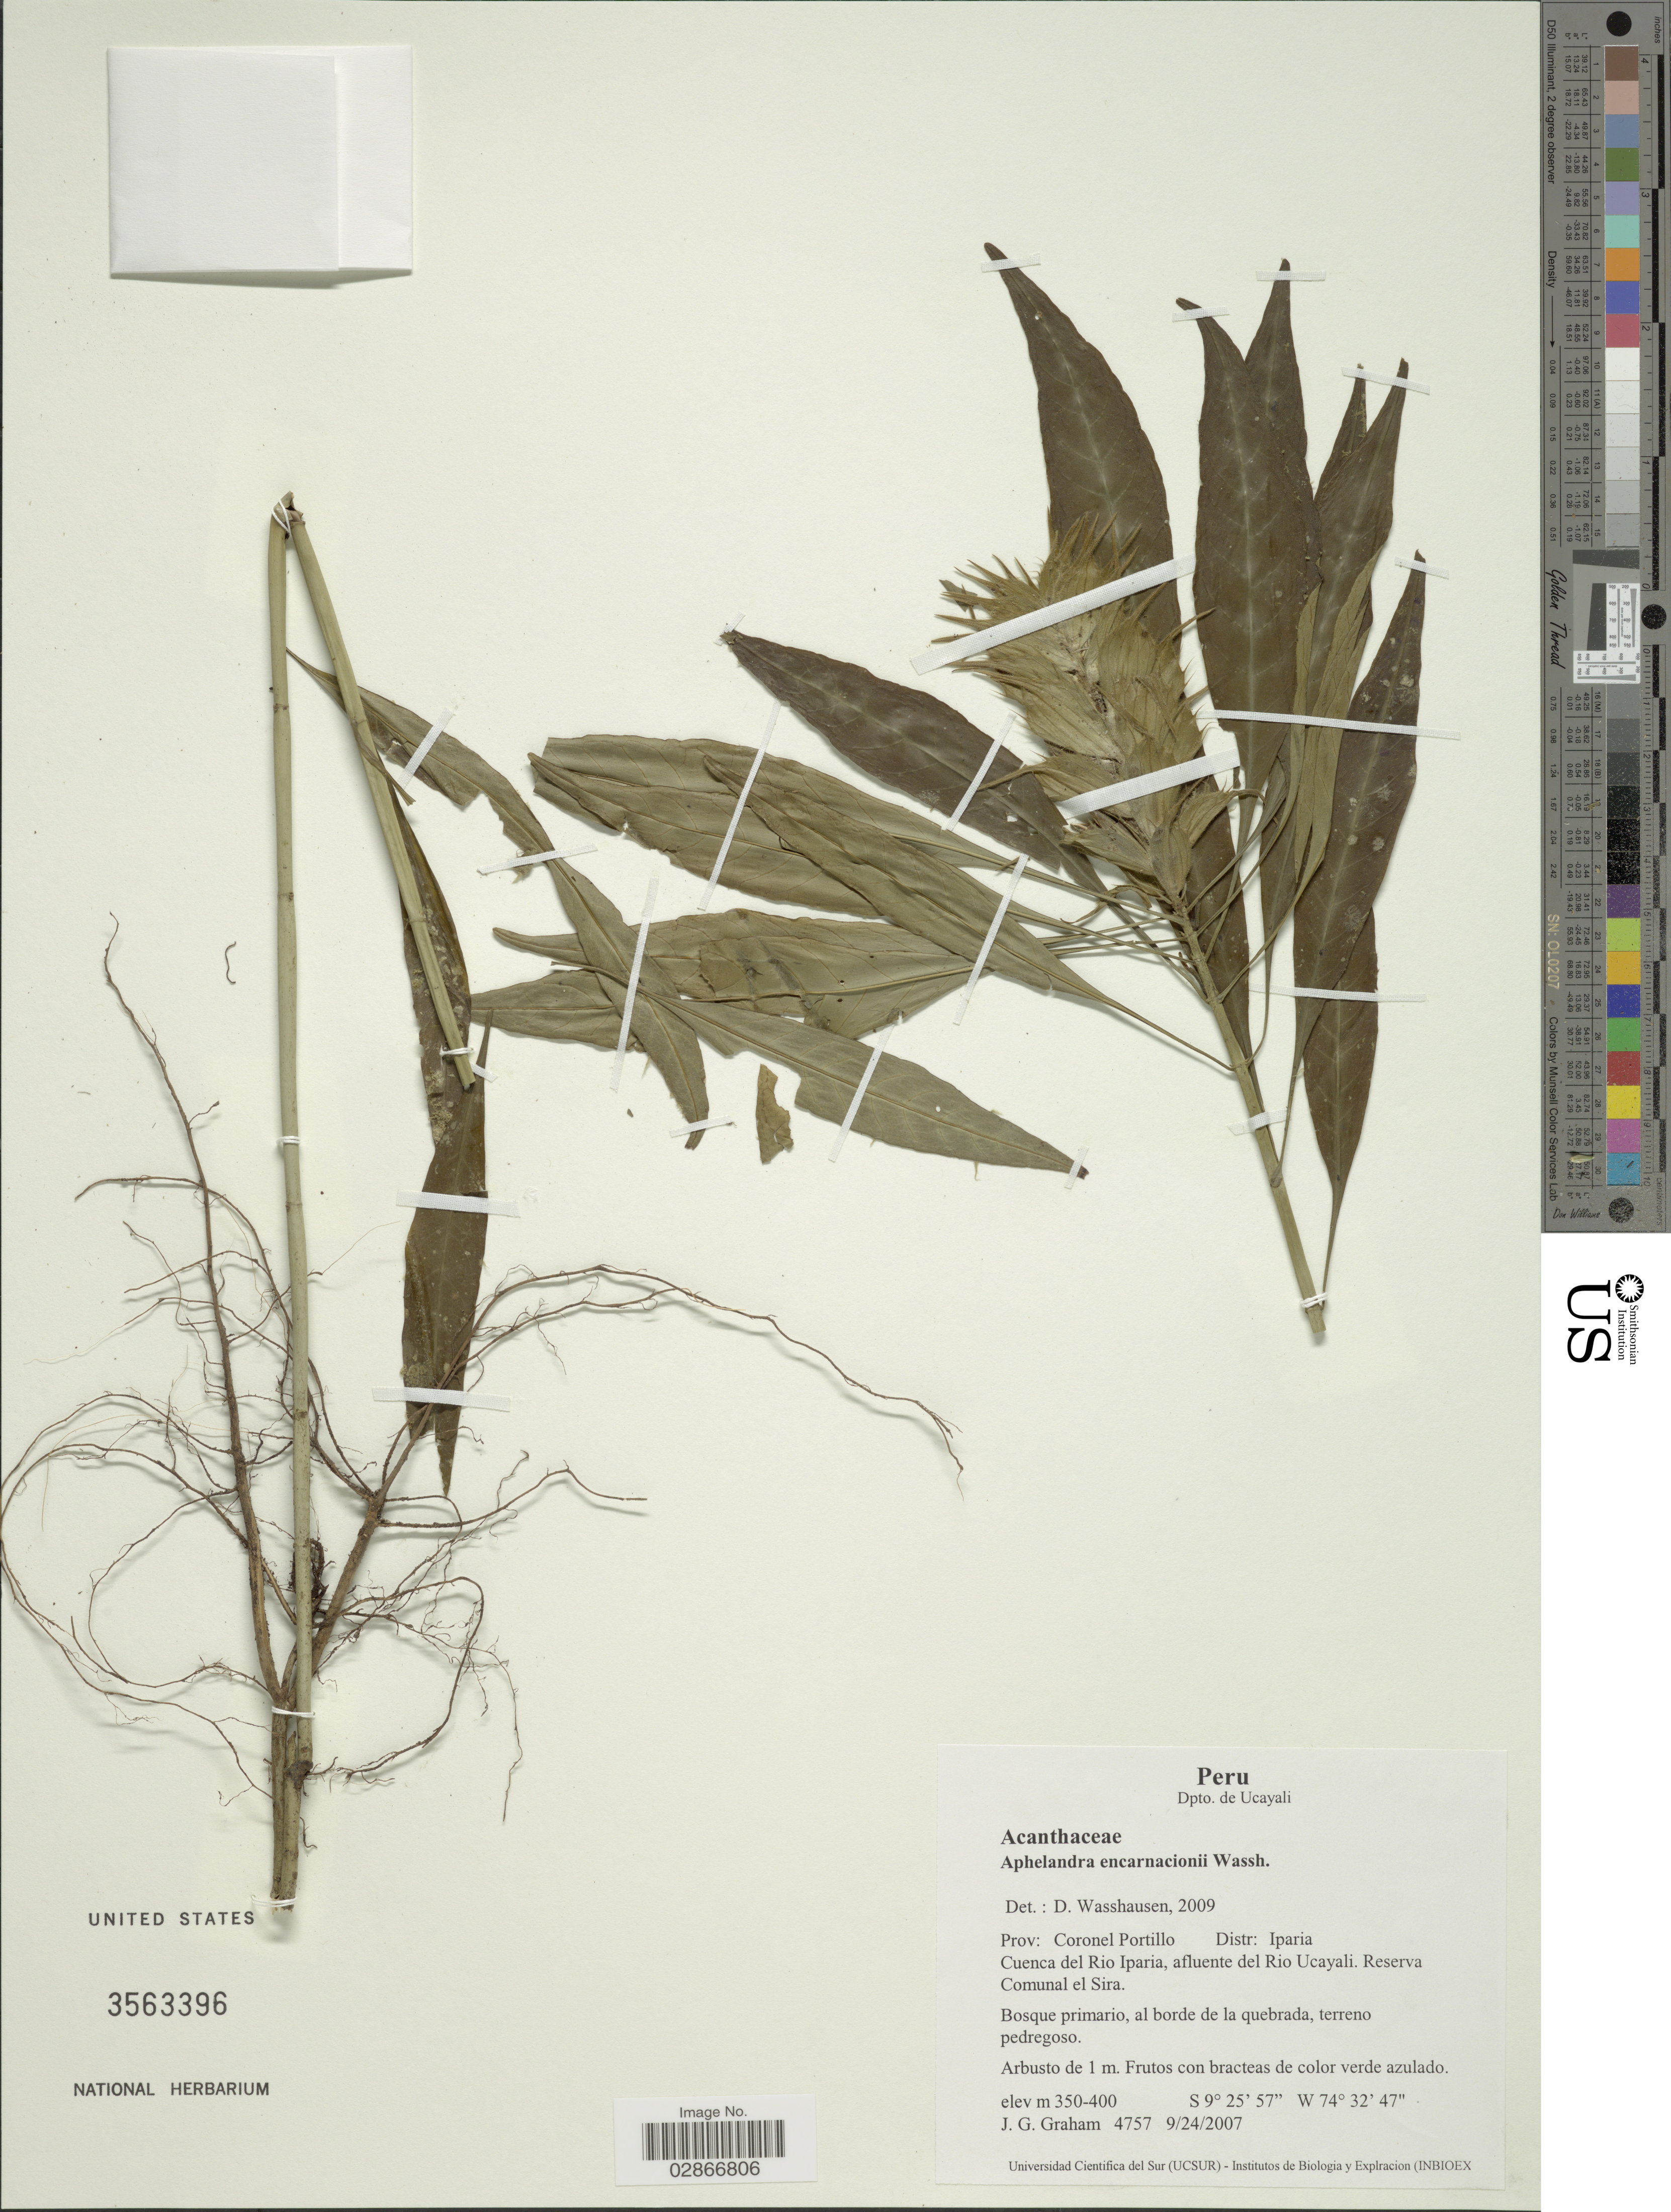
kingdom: Plantae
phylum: Tracheophyta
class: Magnoliopsida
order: Lamiales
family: Acanthaceae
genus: Aphelandra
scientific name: Aphelandra encarnacionii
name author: Wassh.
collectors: J. Graham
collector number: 4757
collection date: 2007-09-24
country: Peru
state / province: Ucayali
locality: Dpto. Ucayali, Prov: Coronel Portillo, Distr. Iparia, Cuenca del Rio Iparia, afluente del Rio Ucayali. Reserva Comunal el Sira.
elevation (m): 350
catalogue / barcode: US 3563396